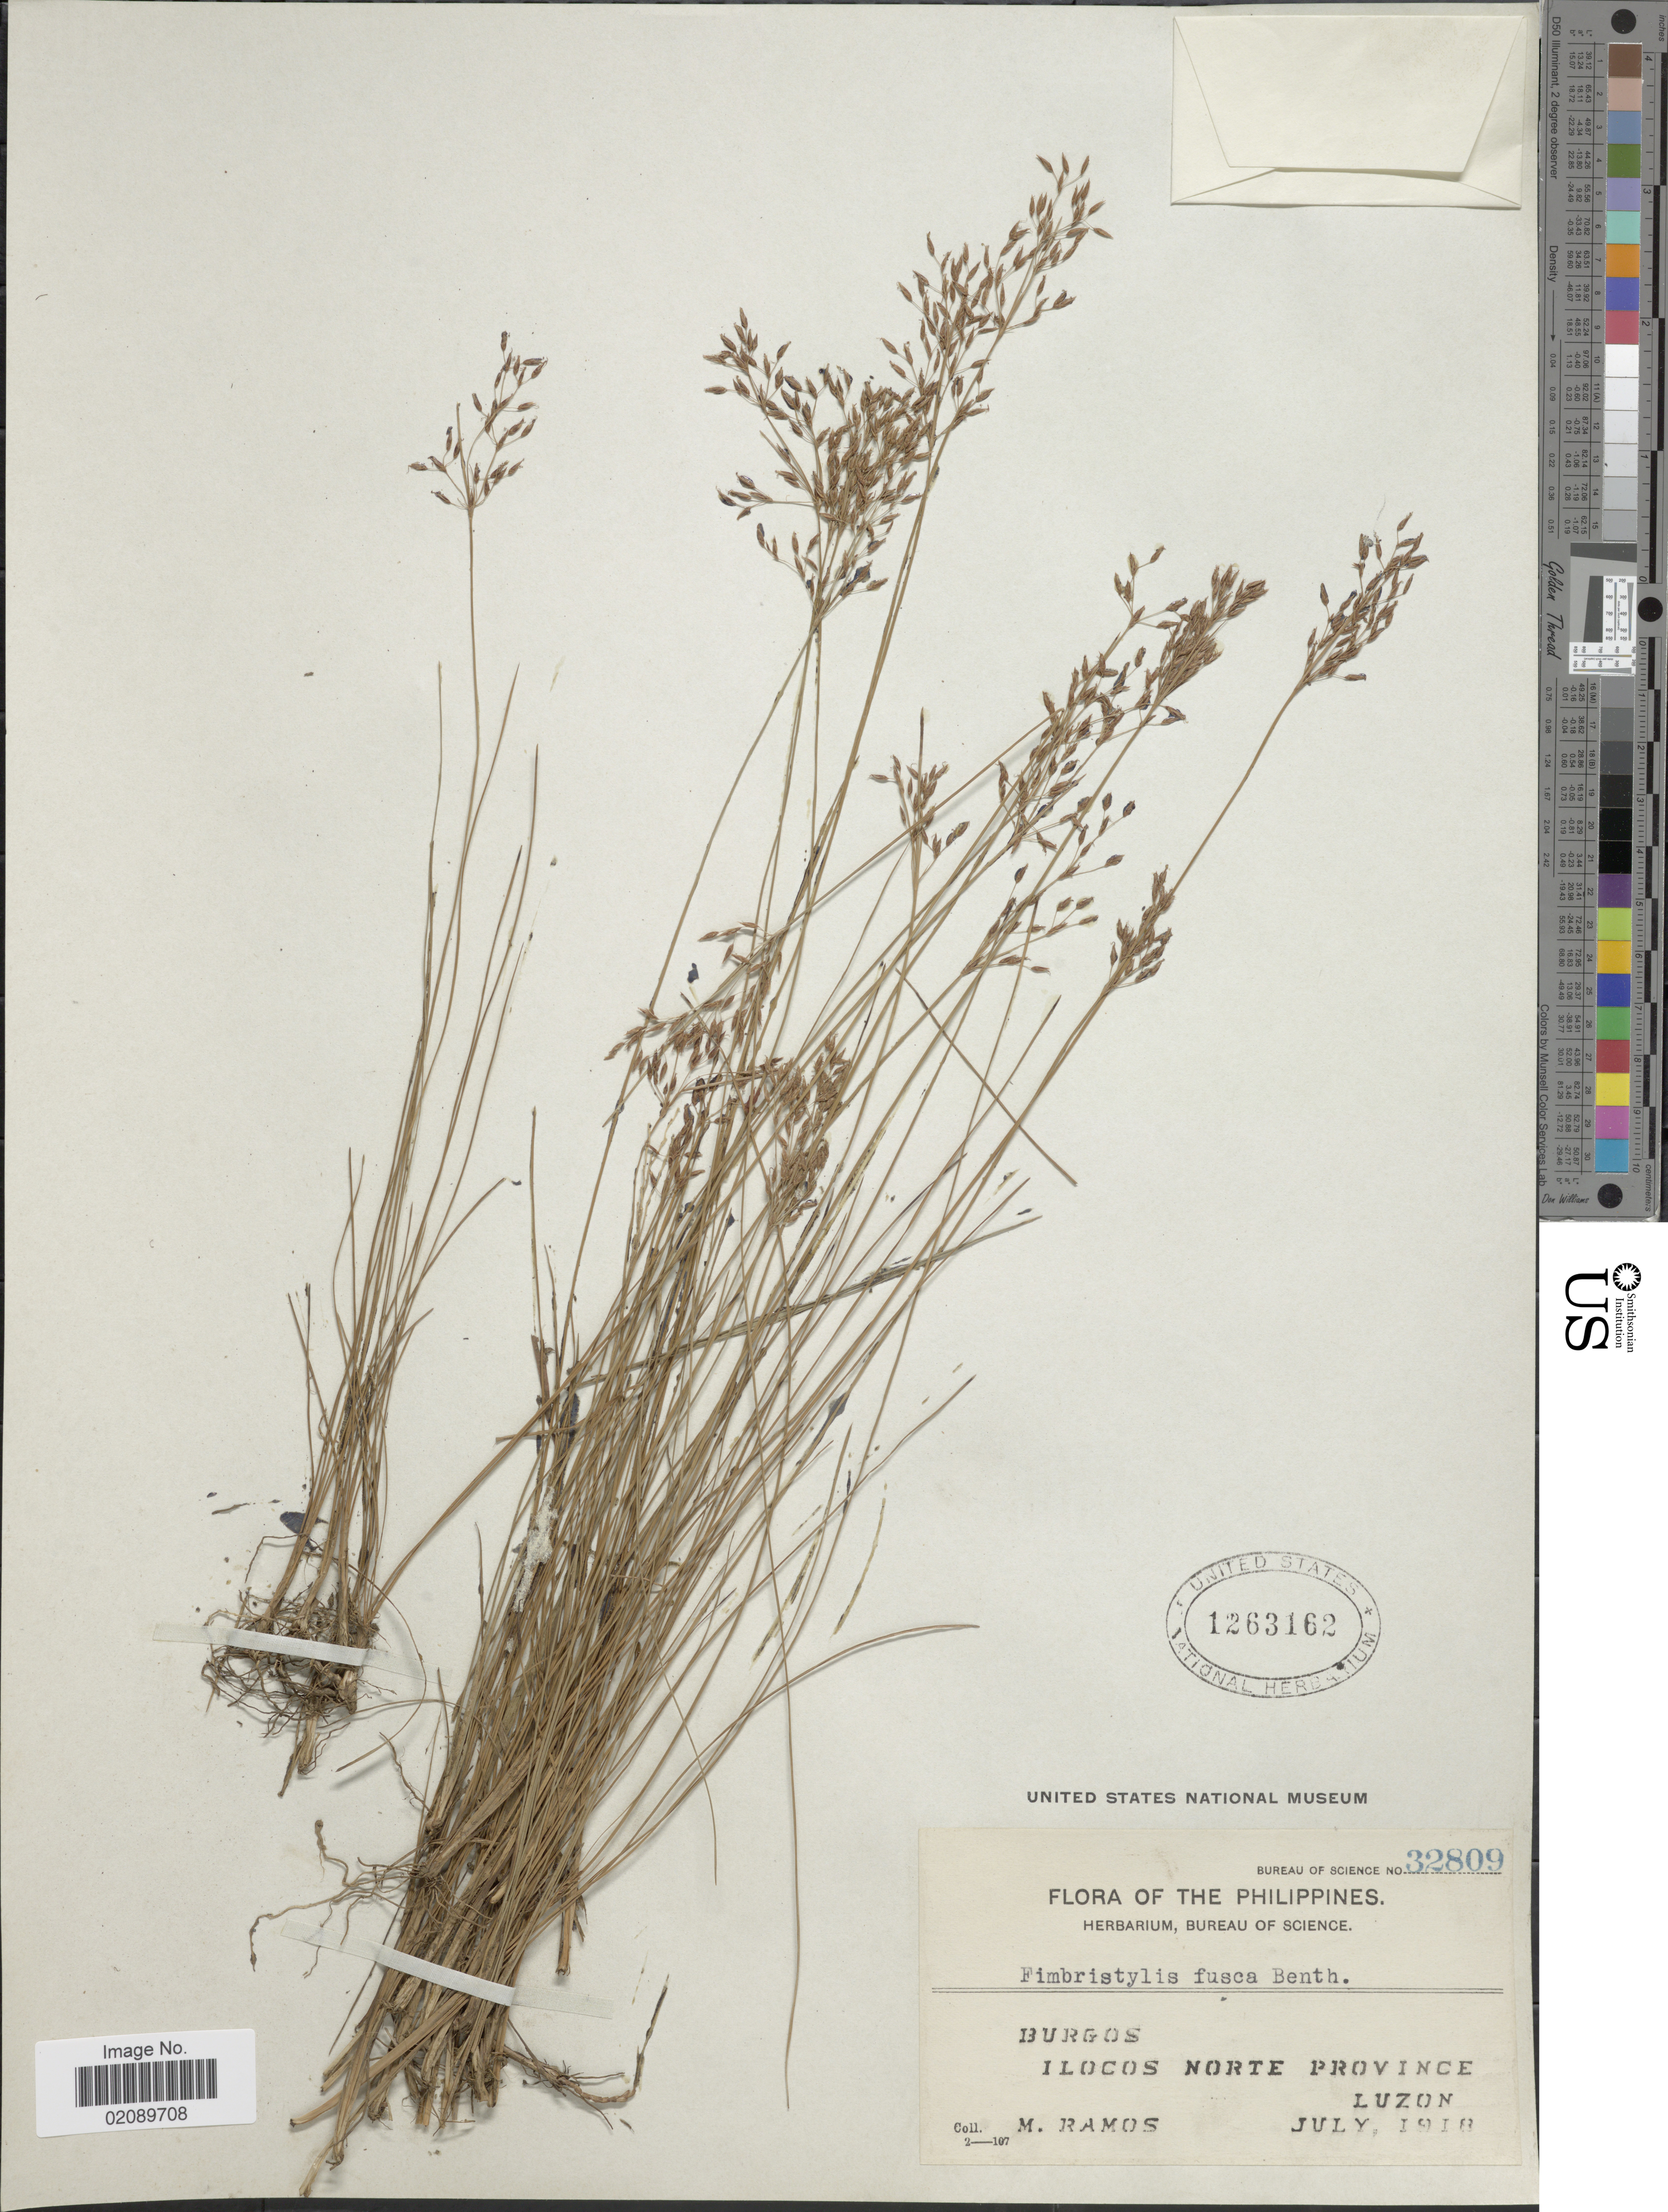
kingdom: Plantae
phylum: Tracheophyta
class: Liliopsida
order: Poales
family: Cyperaceae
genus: Fimbristylis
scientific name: Fimbristylis fusca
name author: (Nees) Benth. ex C.B. Clarke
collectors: M. Ramos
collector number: Bureau of Science 32809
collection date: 1918-07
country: Philippines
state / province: Ilocos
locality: Burgos, Ilocos Norte Province, Luzon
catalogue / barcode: US 1263162